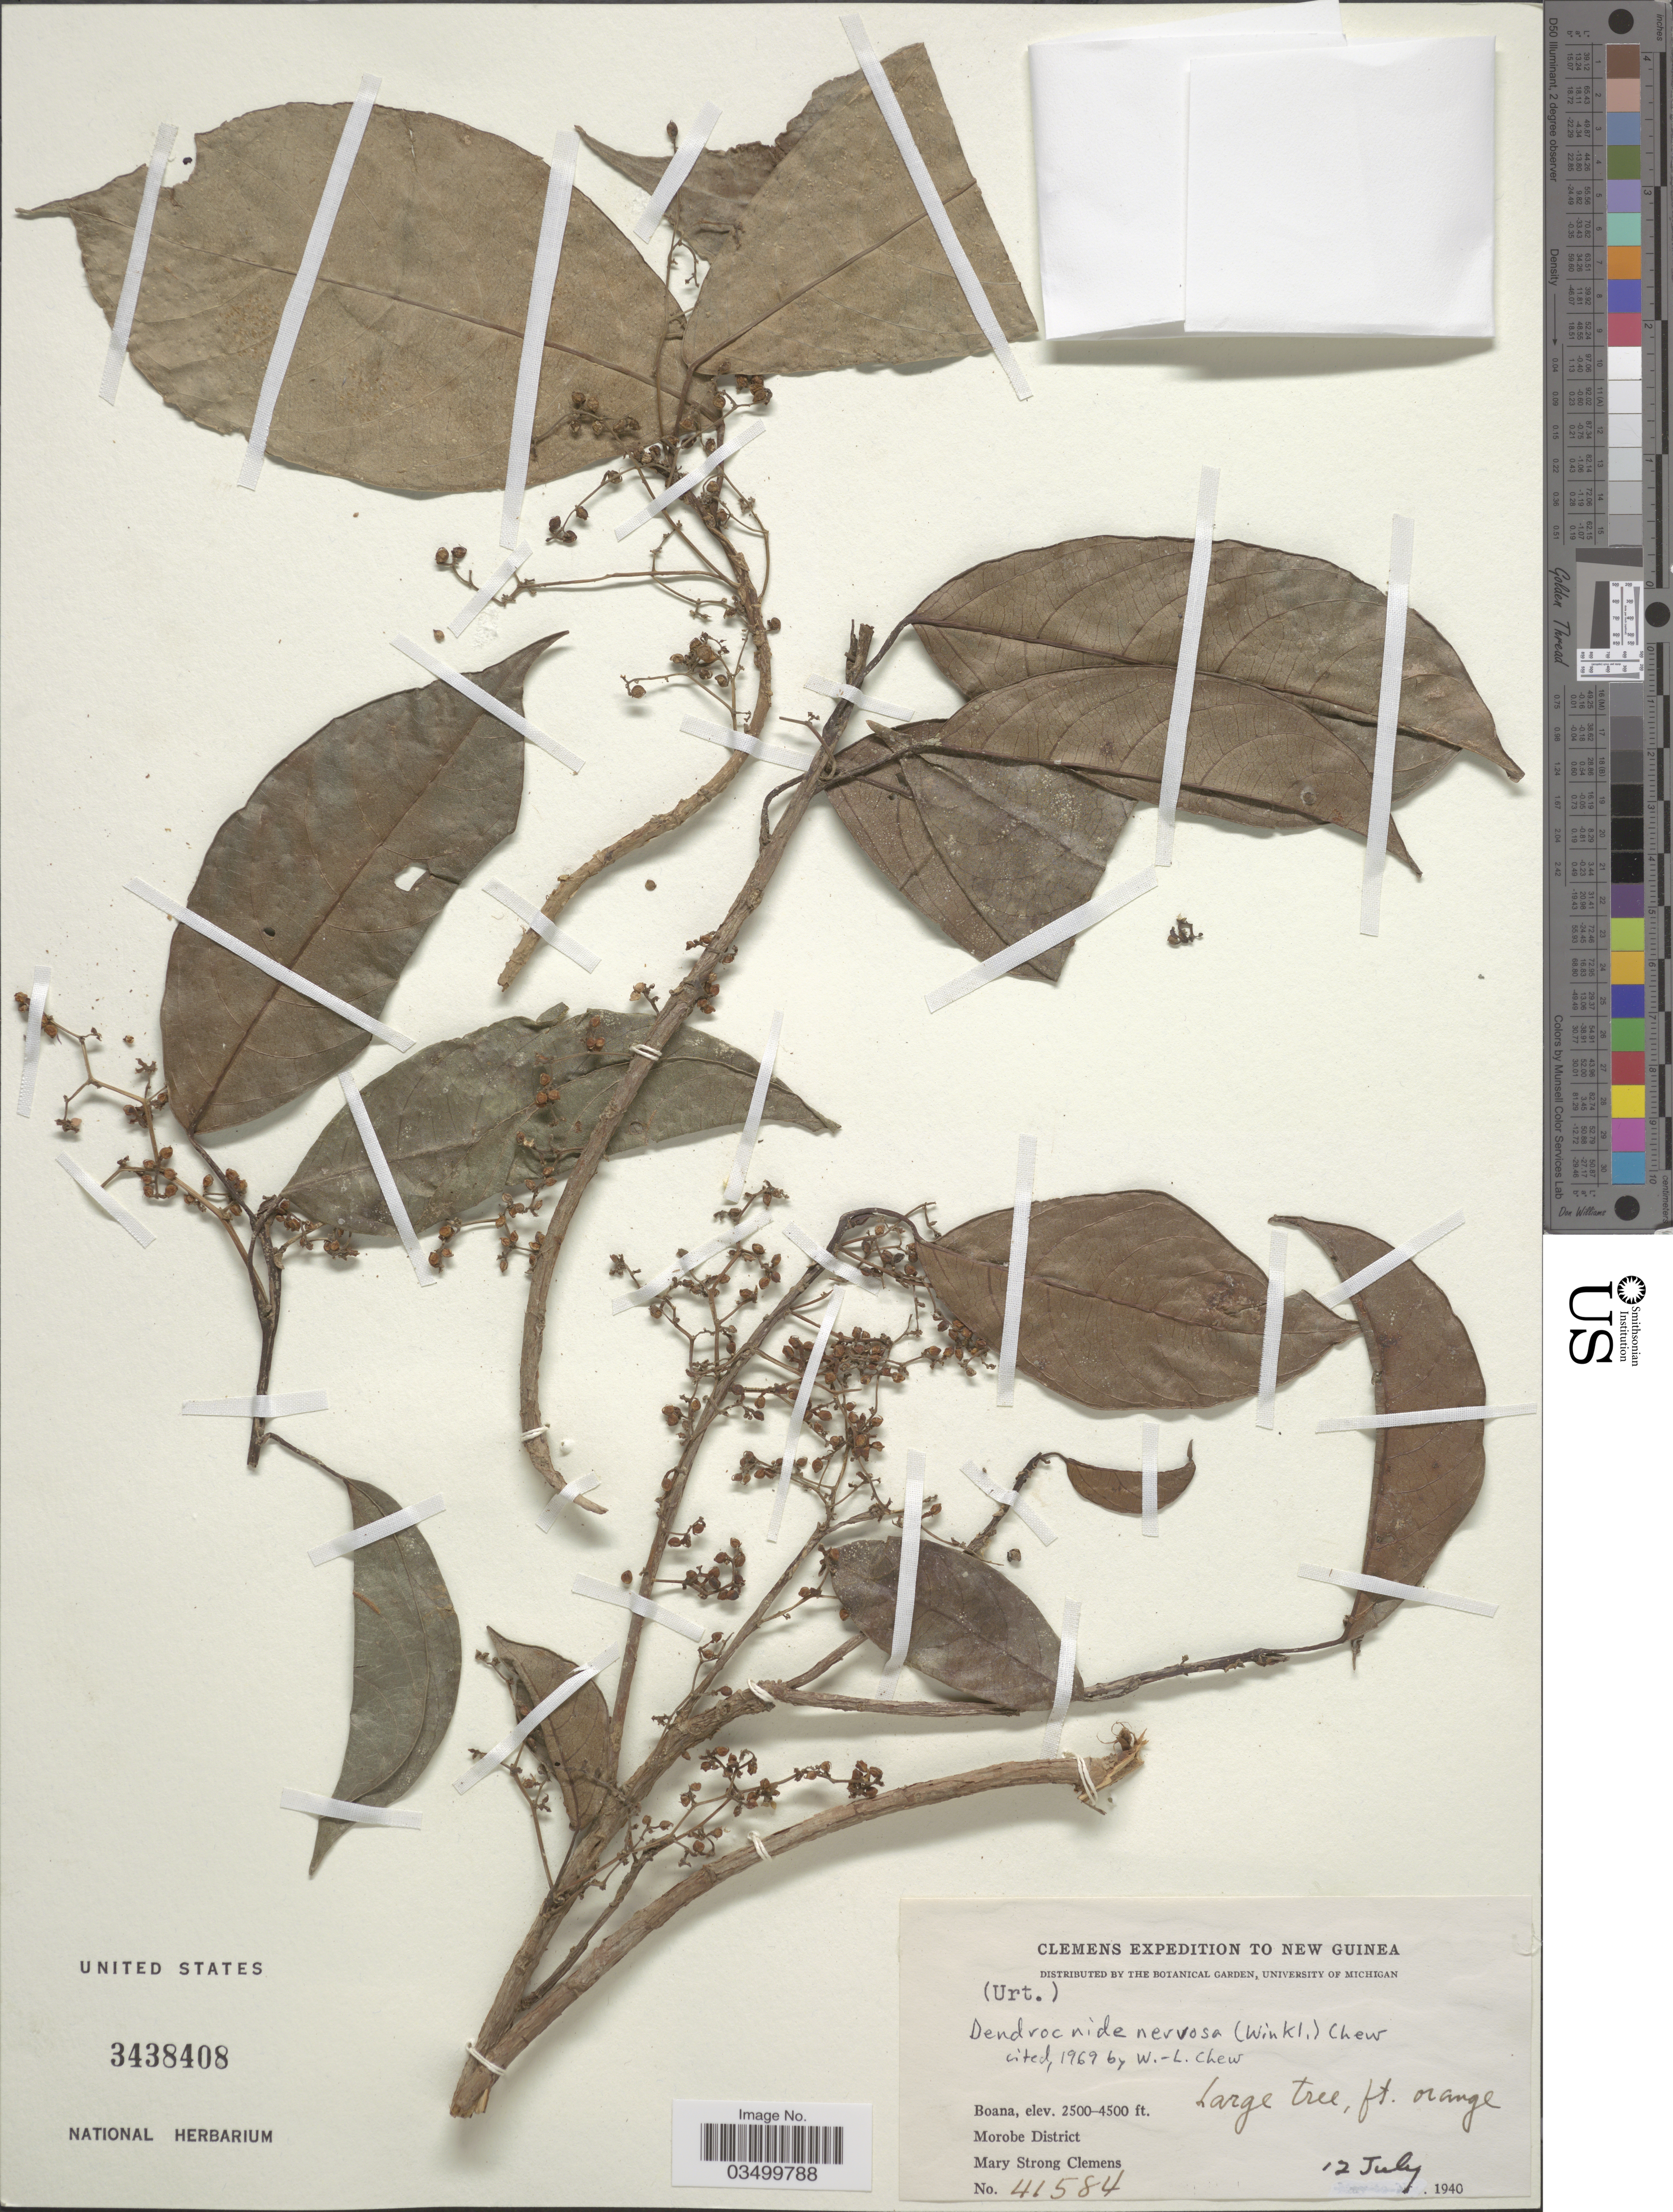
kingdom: Plantae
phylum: Tracheophyta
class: Magnoliopsida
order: Rosales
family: Urticaceae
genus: Dendrocnide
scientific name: Dendrocnide nervosa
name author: Chew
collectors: M. S. Clemens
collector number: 41584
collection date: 1940-07-12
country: Papua New Guinea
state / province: Morobe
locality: New Guinea. Boana. Morobe District.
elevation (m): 762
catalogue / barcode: US 3438408